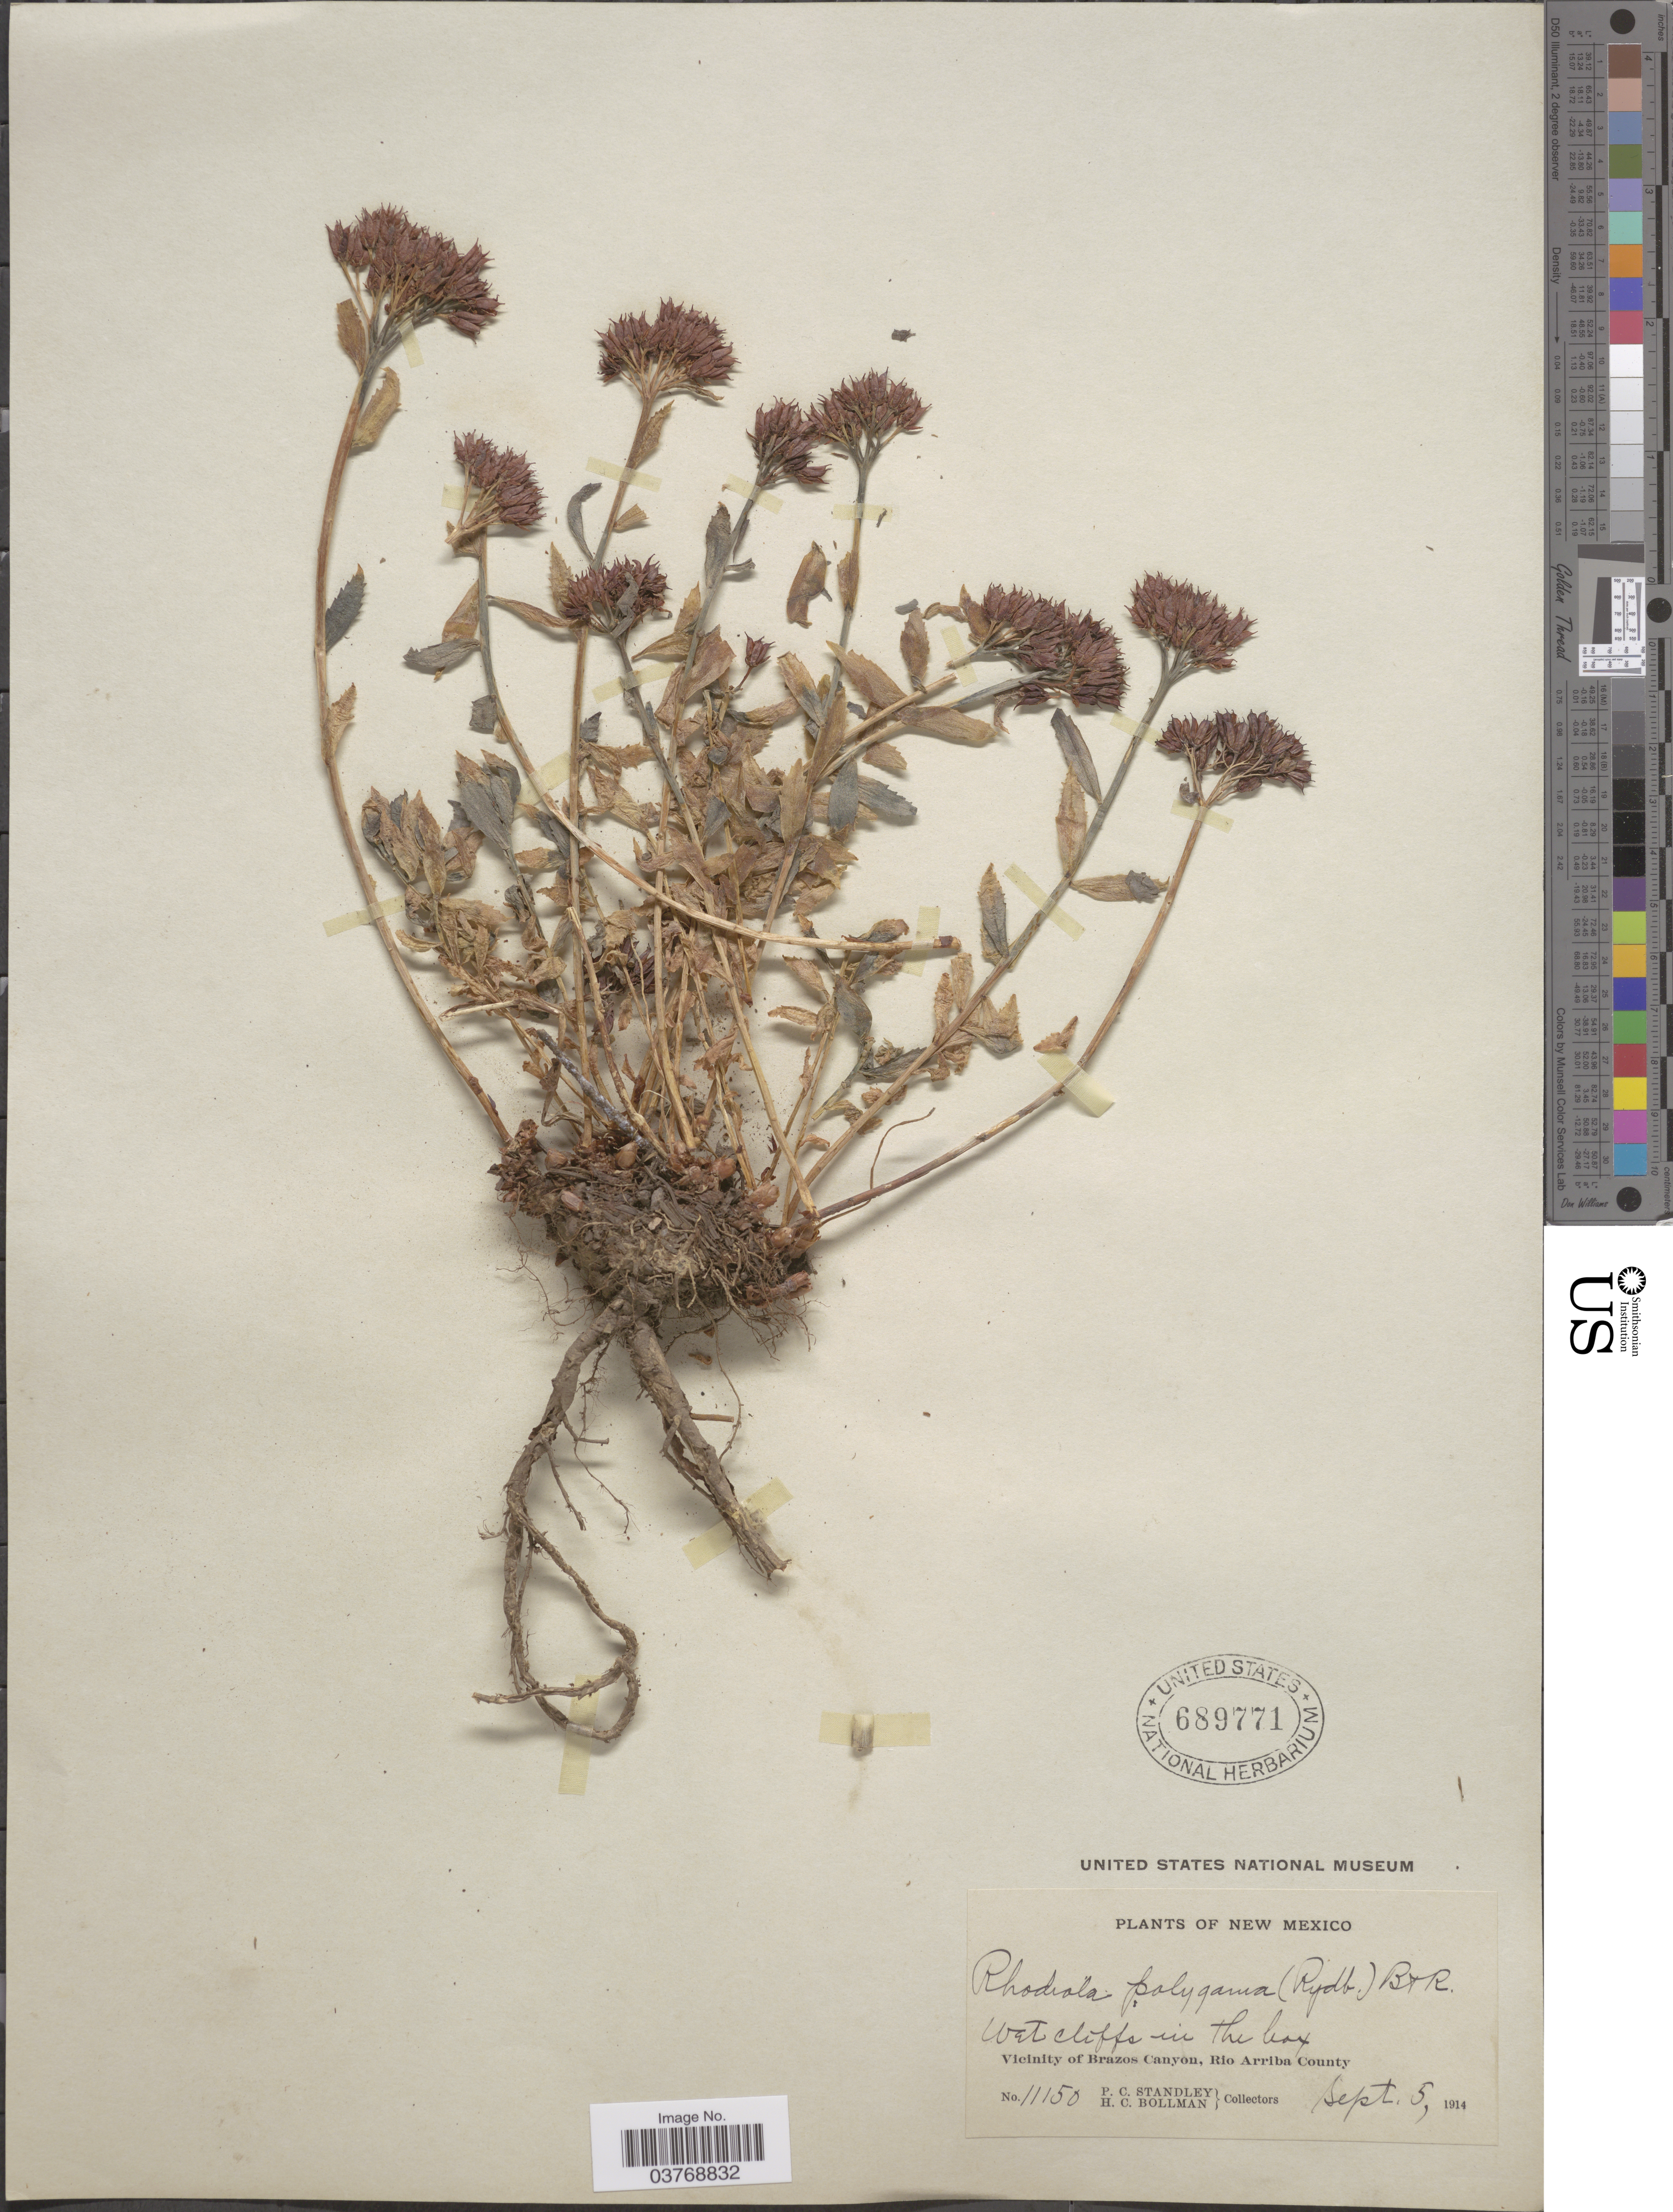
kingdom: Plantae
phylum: Tracheophyta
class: Magnoliopsida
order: Saxifragales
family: Crassulaceae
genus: Rhodiola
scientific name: Rhodiola integrifolia subsp. integrifolia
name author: Raf.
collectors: P. C. Standley & H. C. Bollman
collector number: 11150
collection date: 1914-09-05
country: United States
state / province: New Mexico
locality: Wet cliffs in the bay. Vicinity of Brazos Canyon, Rio Arriba County.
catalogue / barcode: US 689771